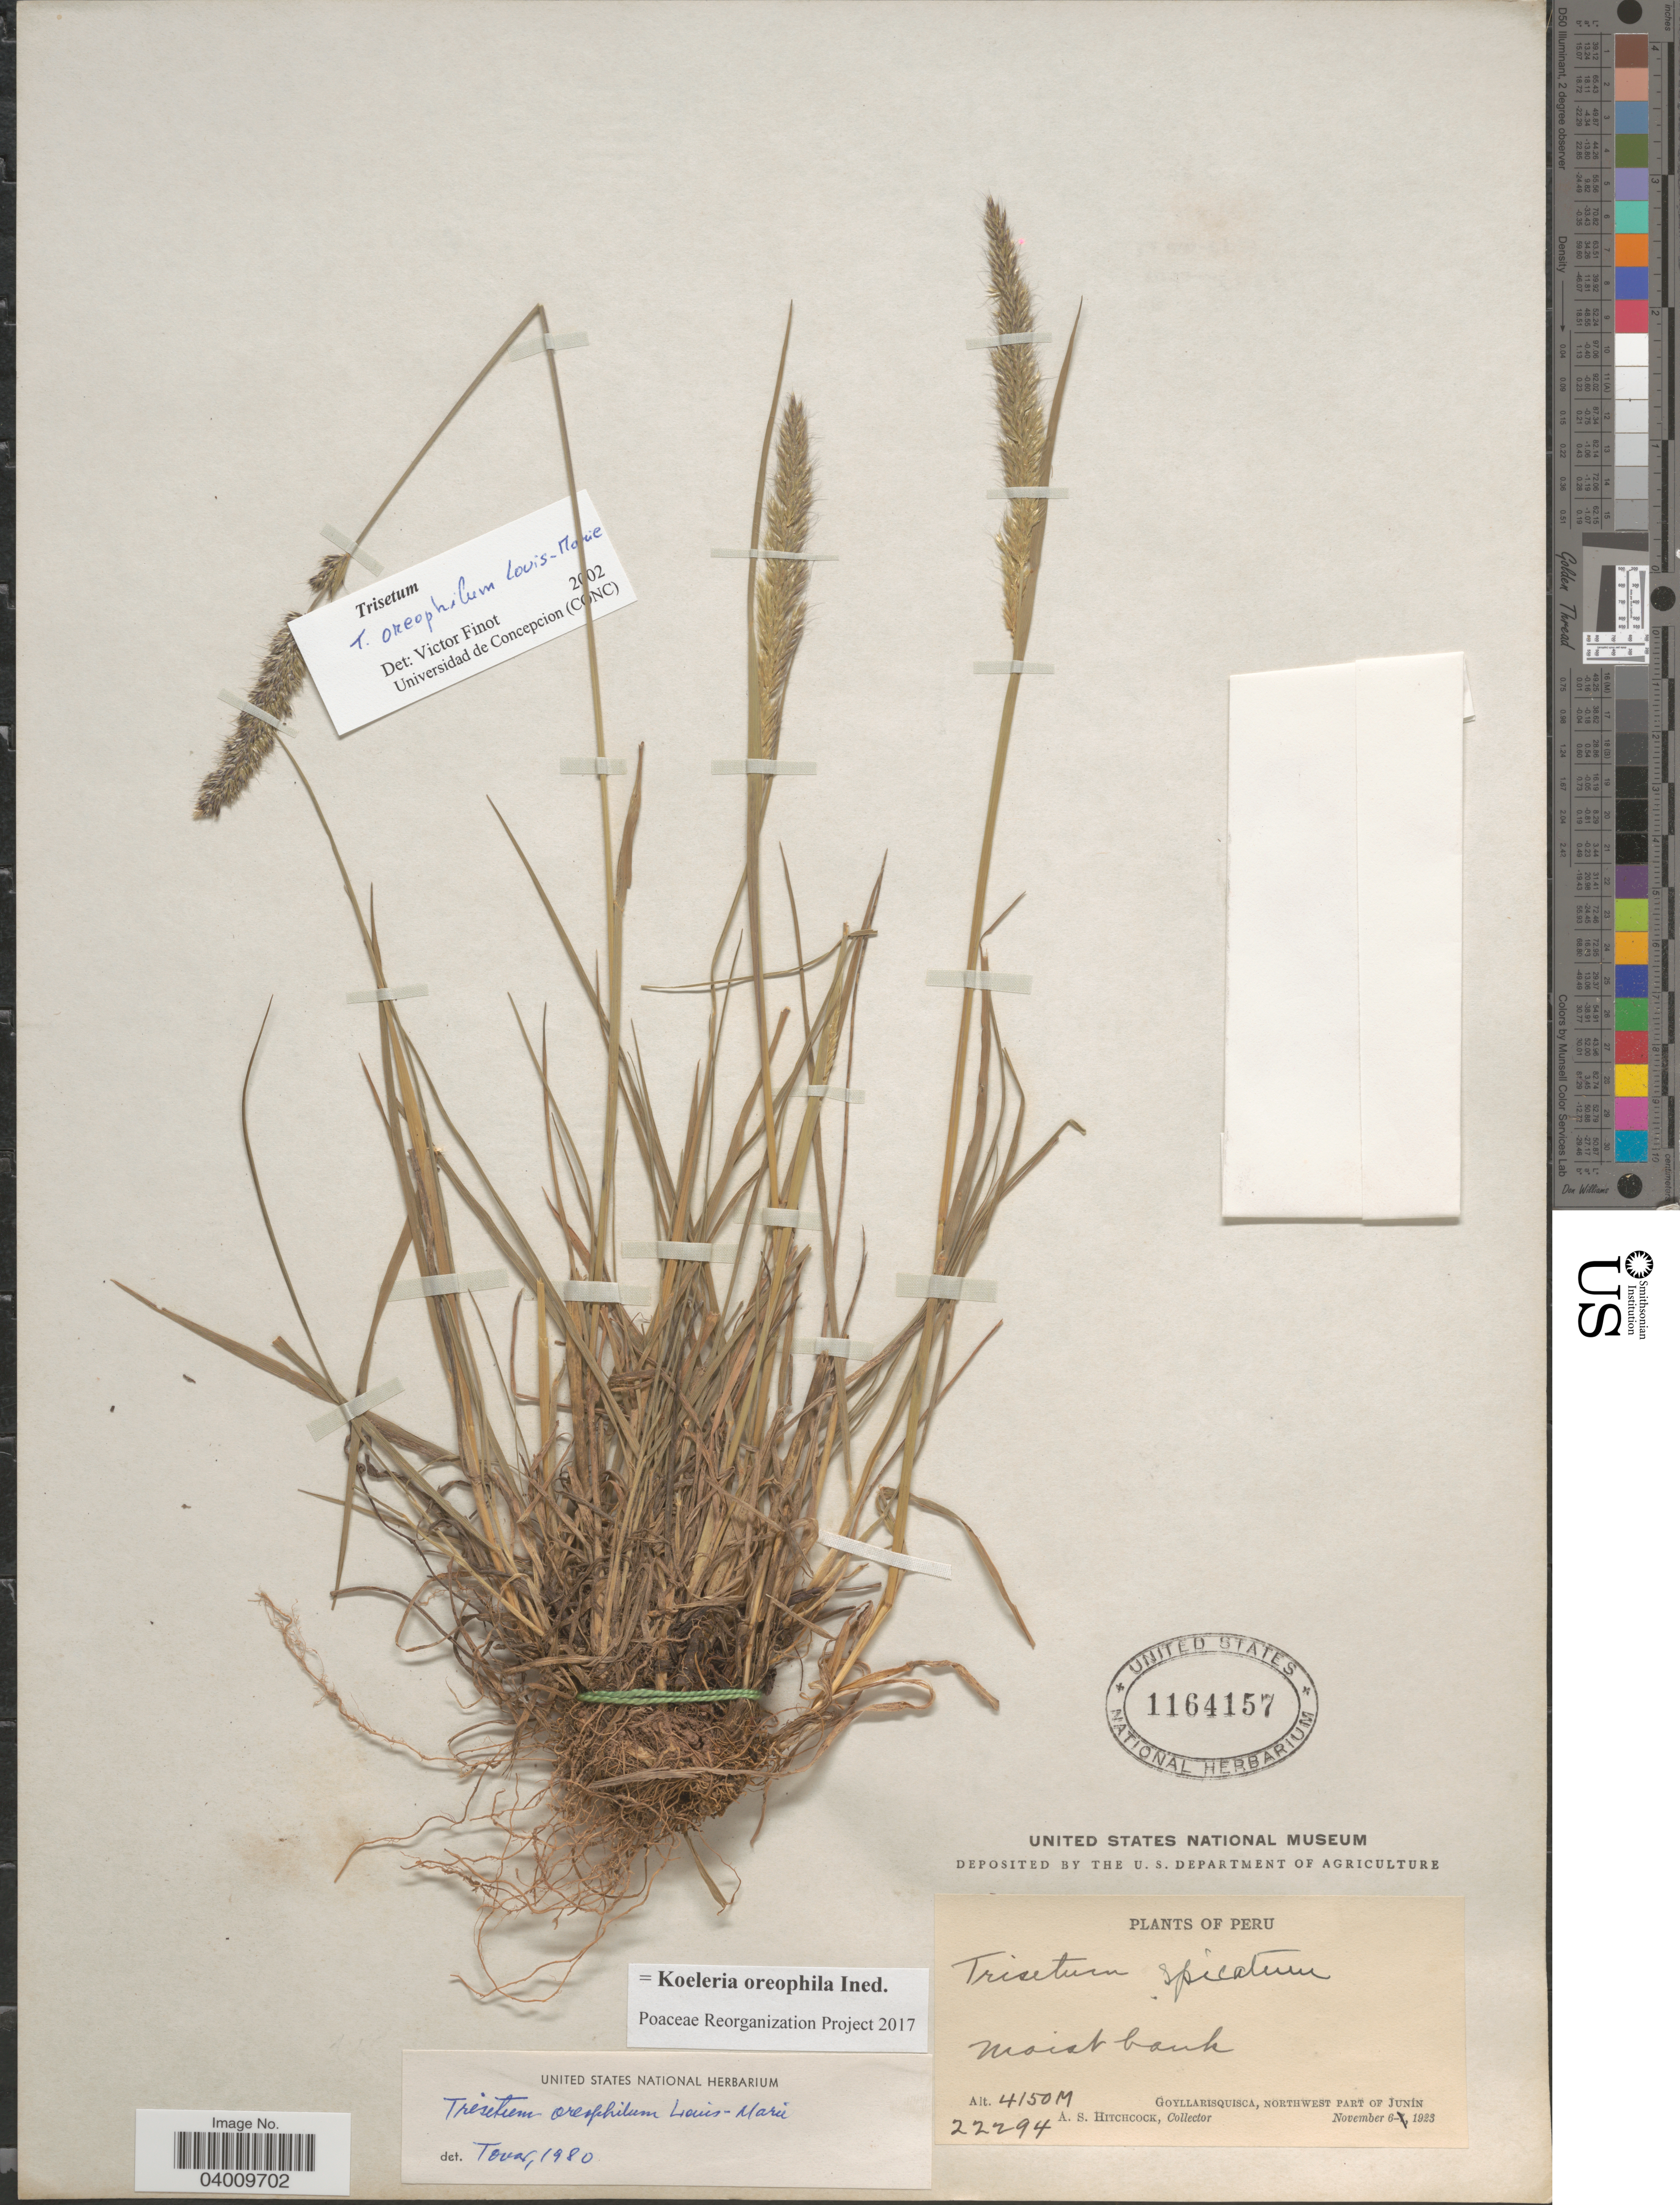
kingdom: Plantae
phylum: Tracheophyta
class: Liliopsida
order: Poales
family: Poaceae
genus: Koeleria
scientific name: Koeleria oreophila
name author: (Louis-Marie) Barberá et al.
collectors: A. S. Hitchcock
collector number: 22294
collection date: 1923-11-06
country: Peru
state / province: Junín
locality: Goyllarisquisca, Northwest part of Junín.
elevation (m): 4150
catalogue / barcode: US 1164157